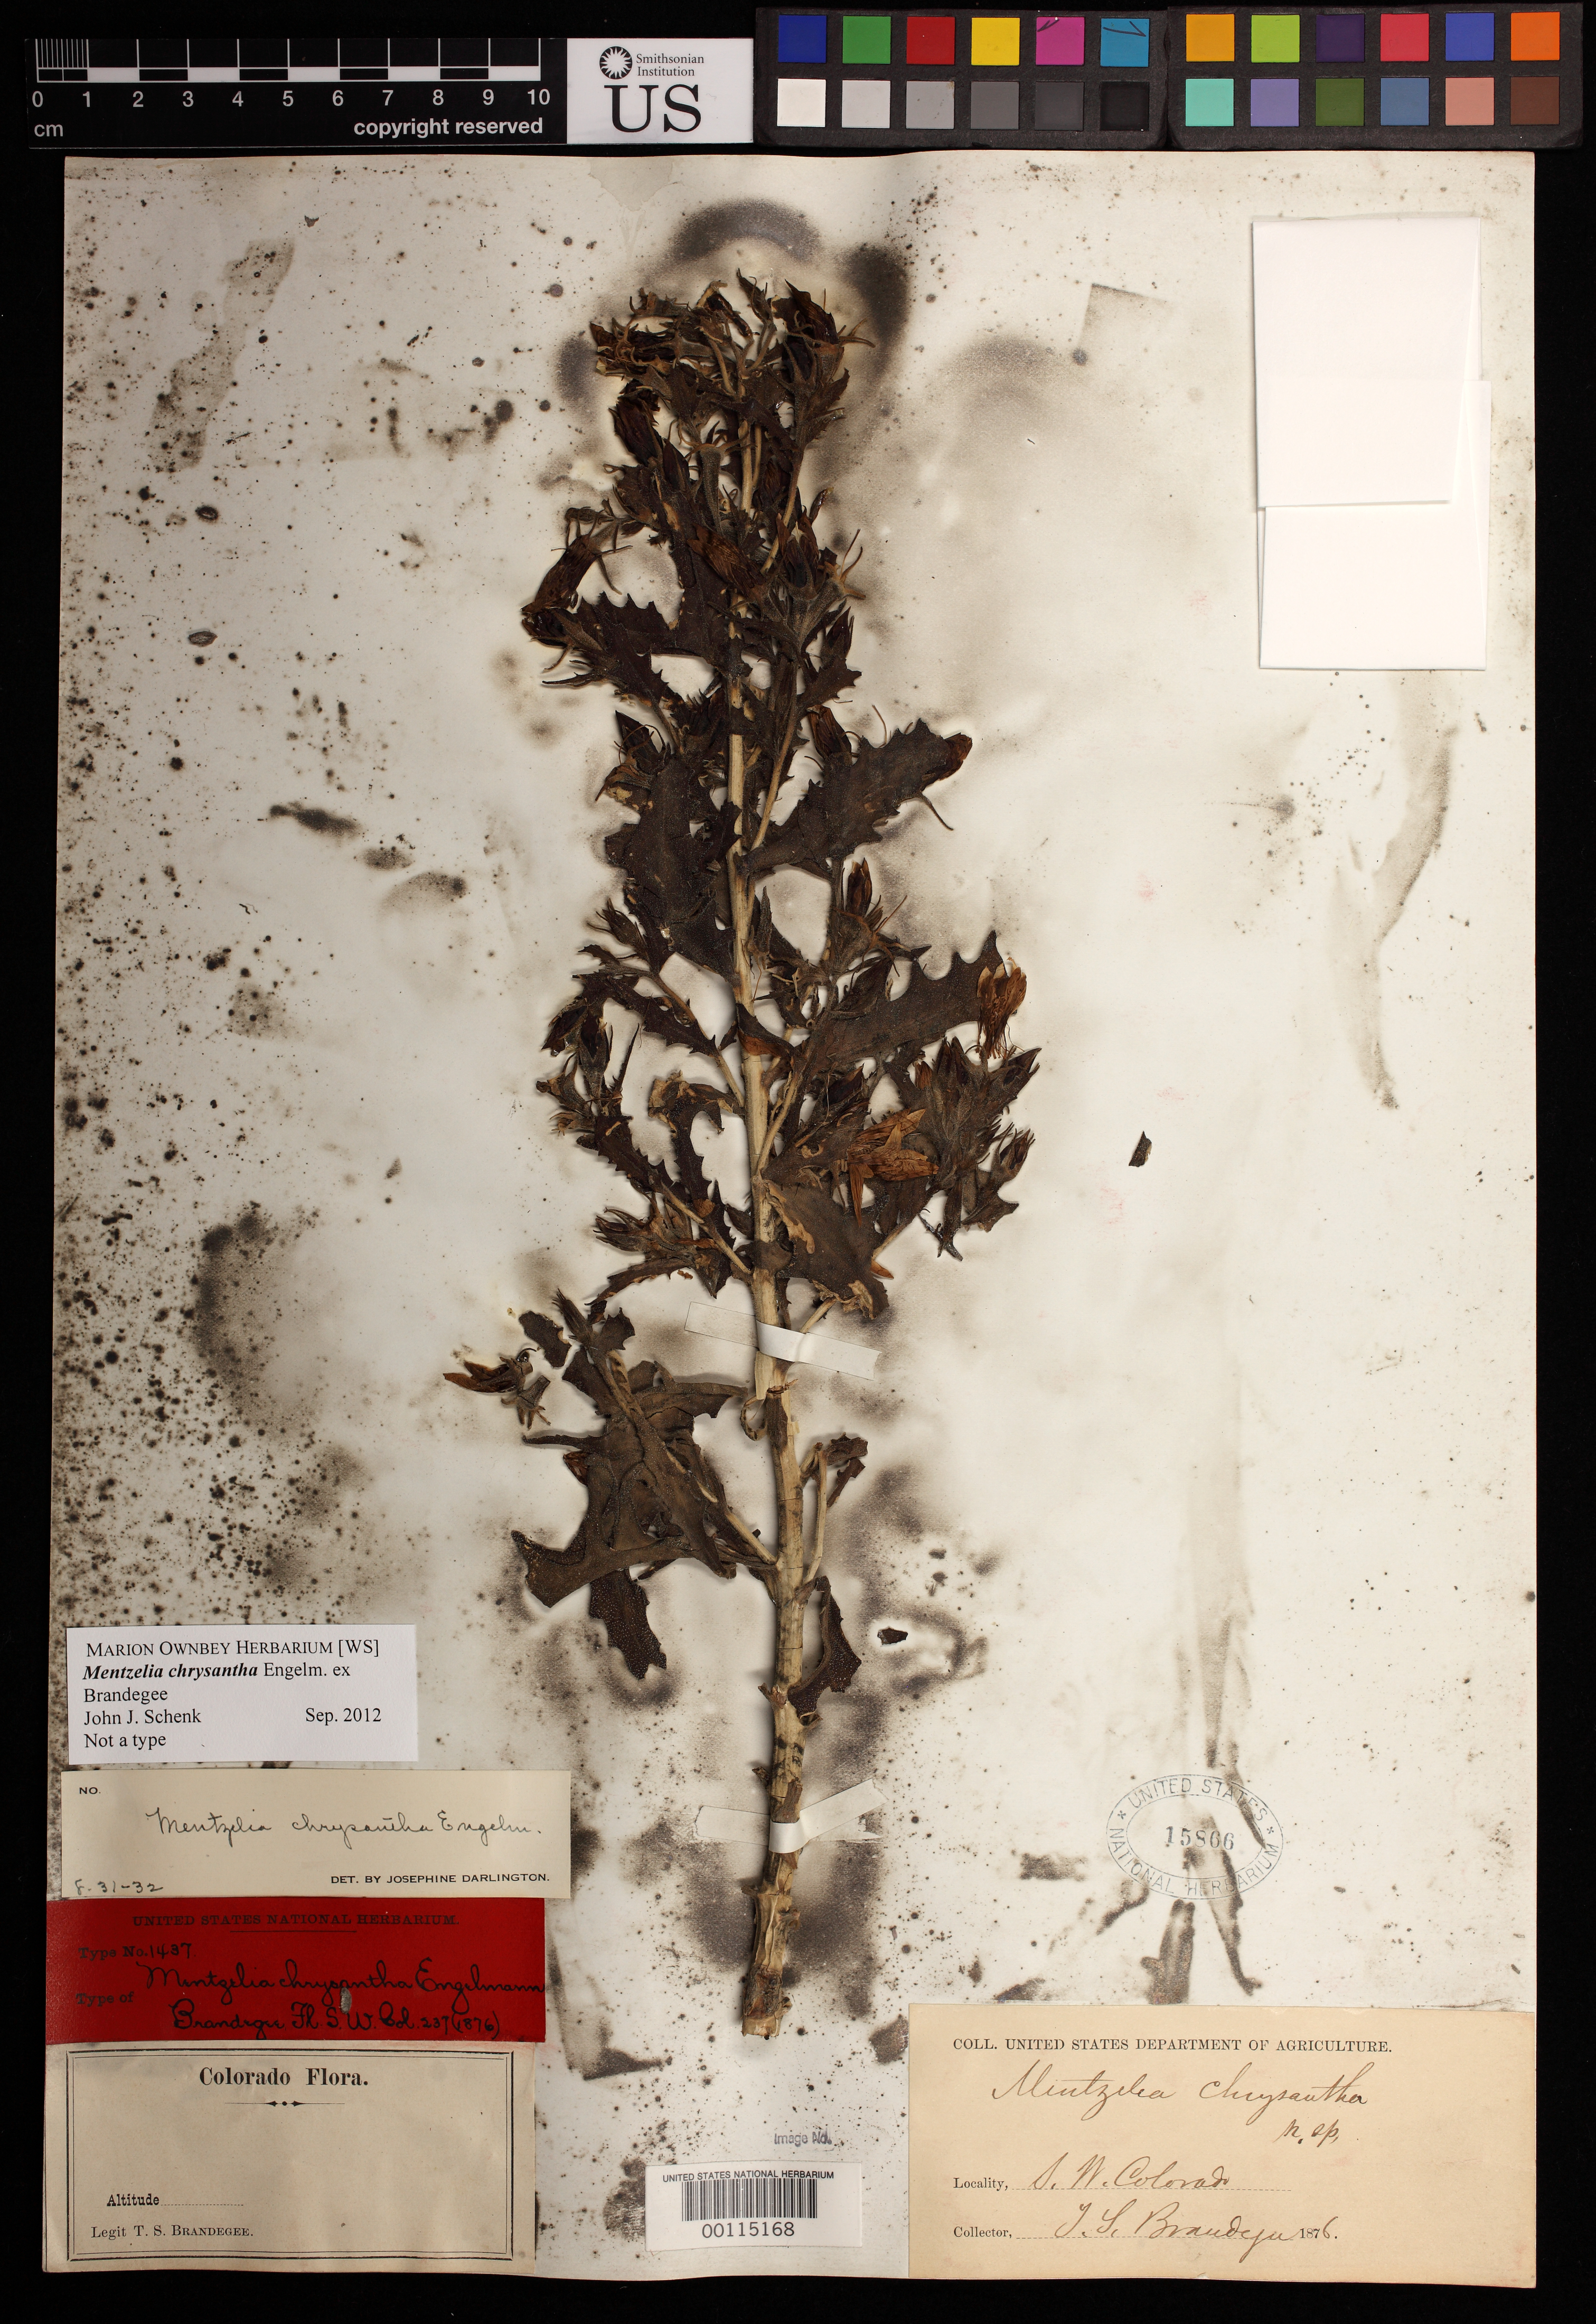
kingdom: Plantae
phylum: Tracheophyta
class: Magnoliopsida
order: Cornales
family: Loasaceae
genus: Mentzelia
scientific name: Mentzelia chrysantha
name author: Engelm. in Brandegee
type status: Possible Type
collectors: T. S. Brandegee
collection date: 1876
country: United States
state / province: Colorado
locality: S.W. Colorado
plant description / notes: Annotated "not a type" by J.J. Schenk (2012). Possibly original material but dubiously a type; protologue cites collection of 1874 and if date on specimen label (1876) is correct, this cannot be a type.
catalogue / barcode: US 15866